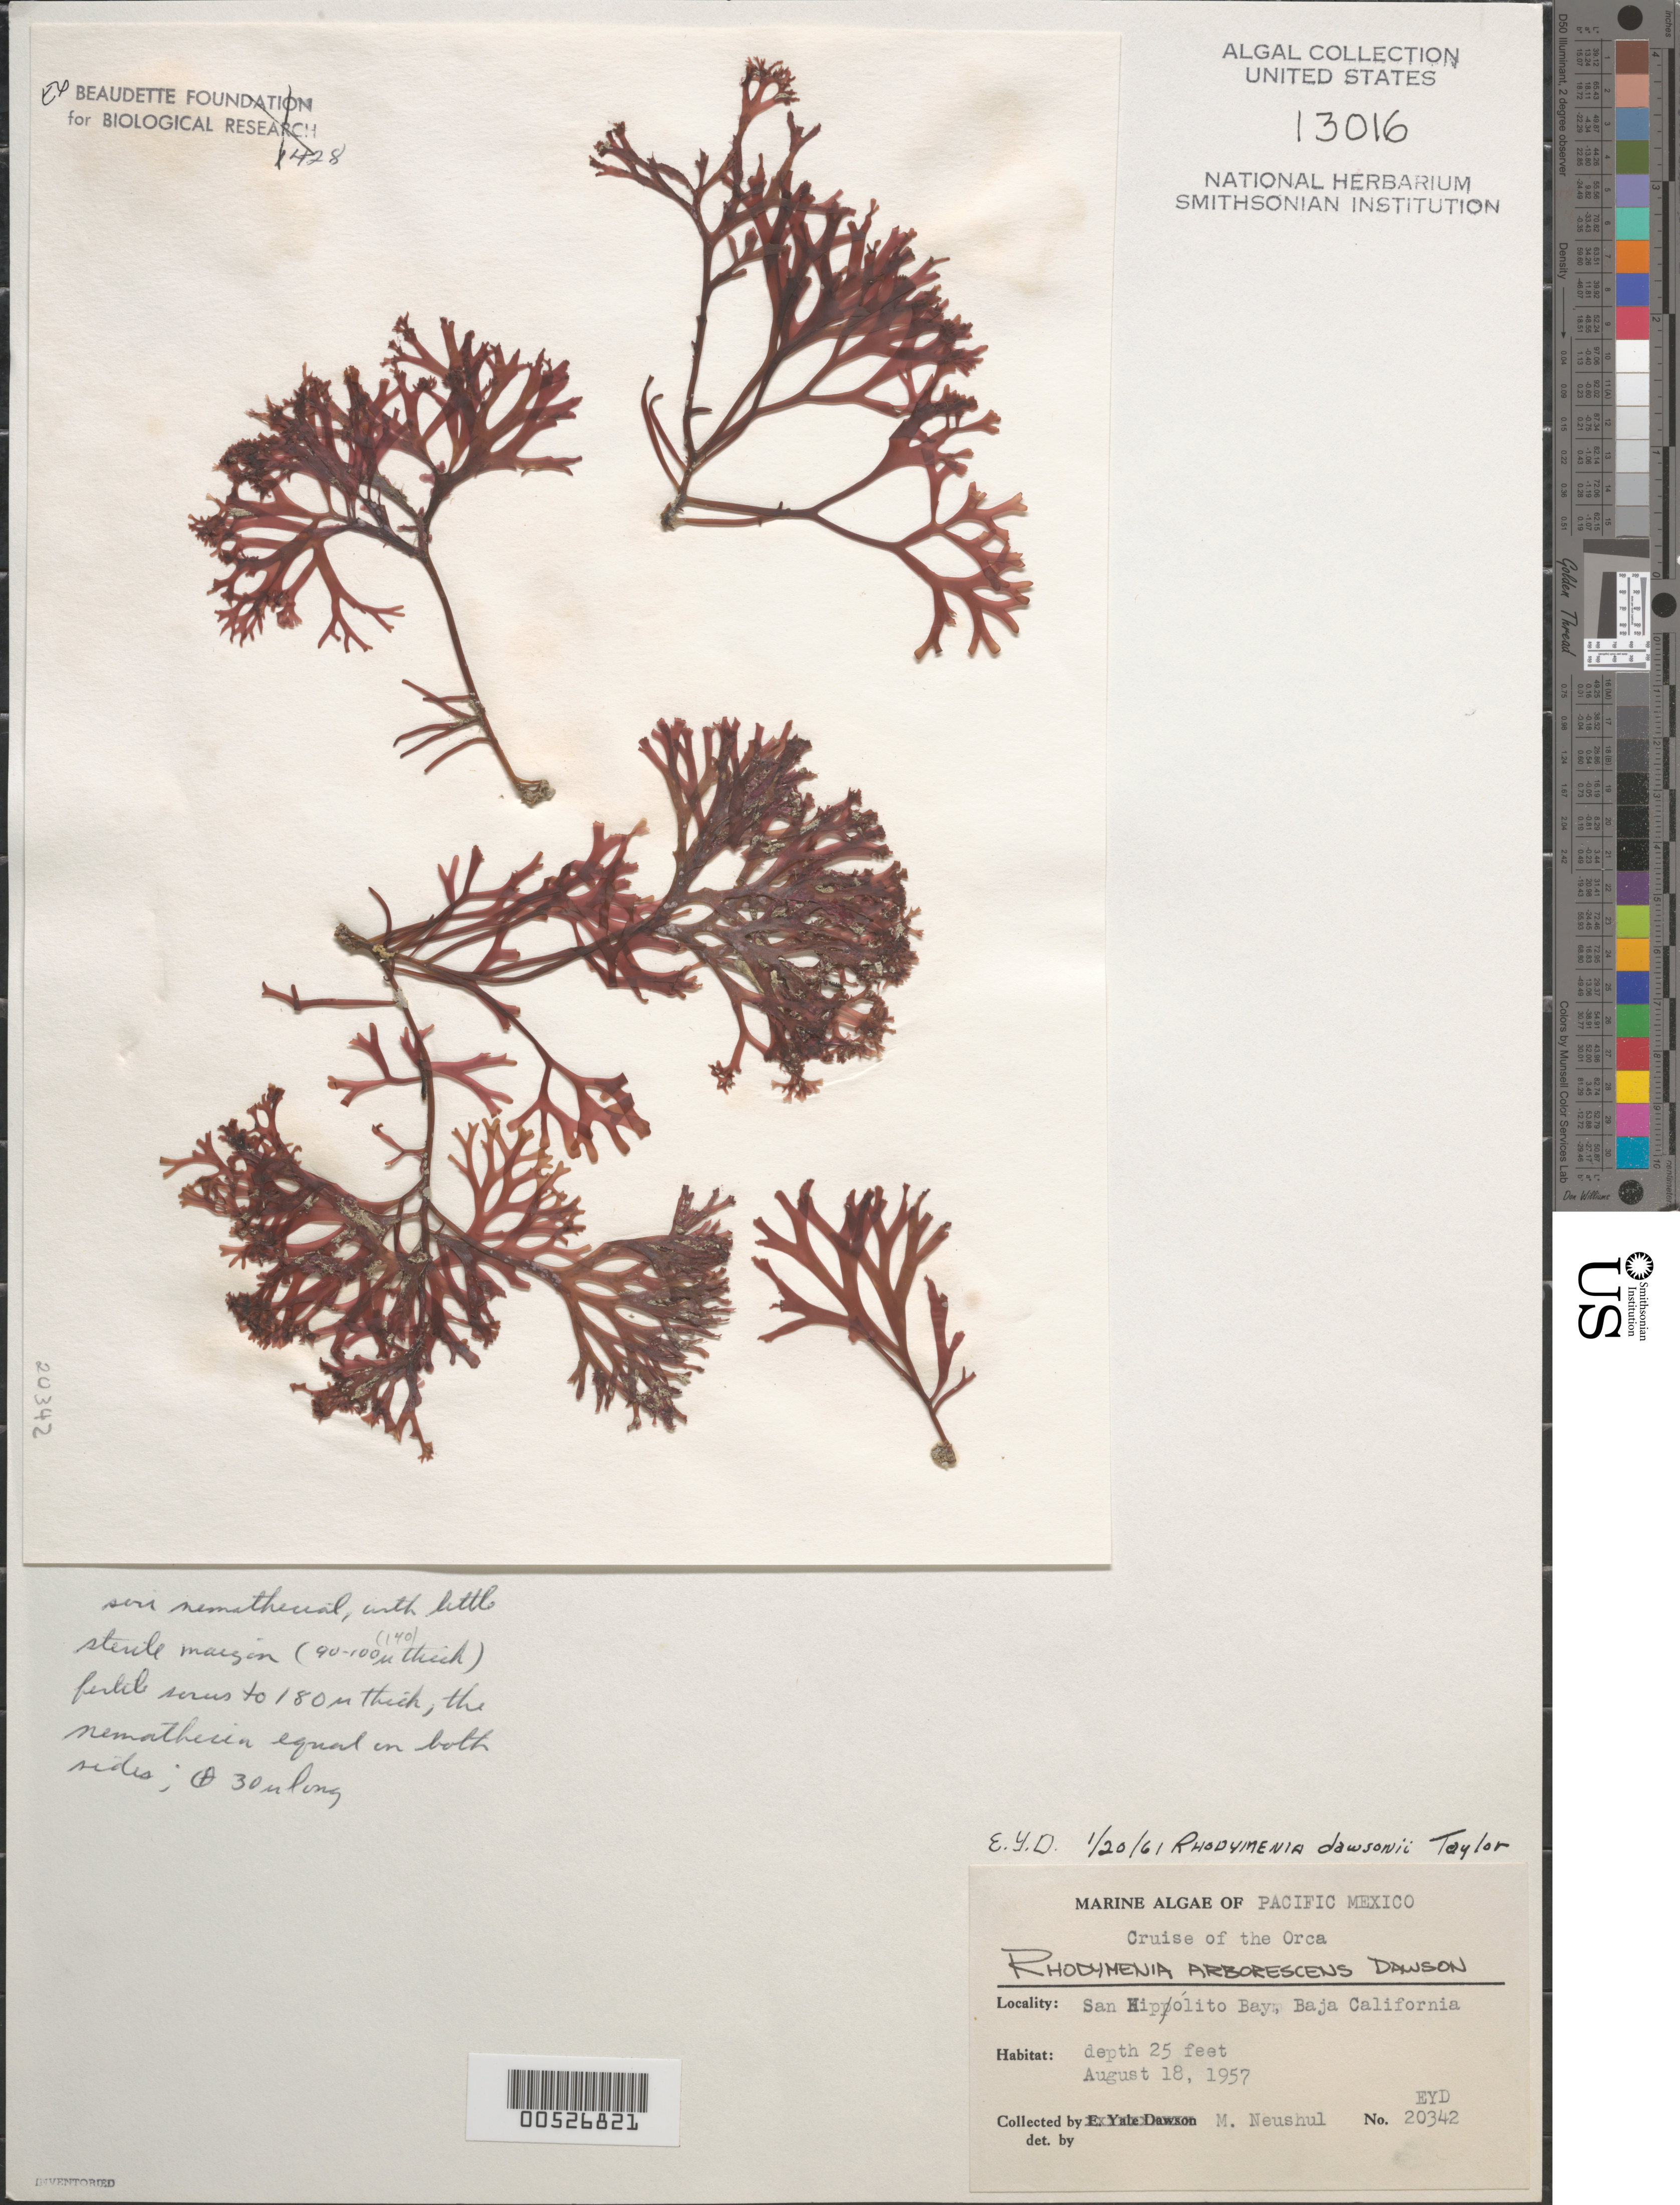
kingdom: Plantae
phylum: Rhodophyta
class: Florideophyceae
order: Rhodymeniales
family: Rhodymeniaceae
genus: Rhodymenia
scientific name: Rhodymenia dawsonii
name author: W.R. Taylor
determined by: Dawson, E. Y.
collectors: M. Neushul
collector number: EYD 20342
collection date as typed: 18 Aug 1957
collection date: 1957-08-18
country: Mexico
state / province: Baja California Sur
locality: Bahia San Hipolito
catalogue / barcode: US 13016